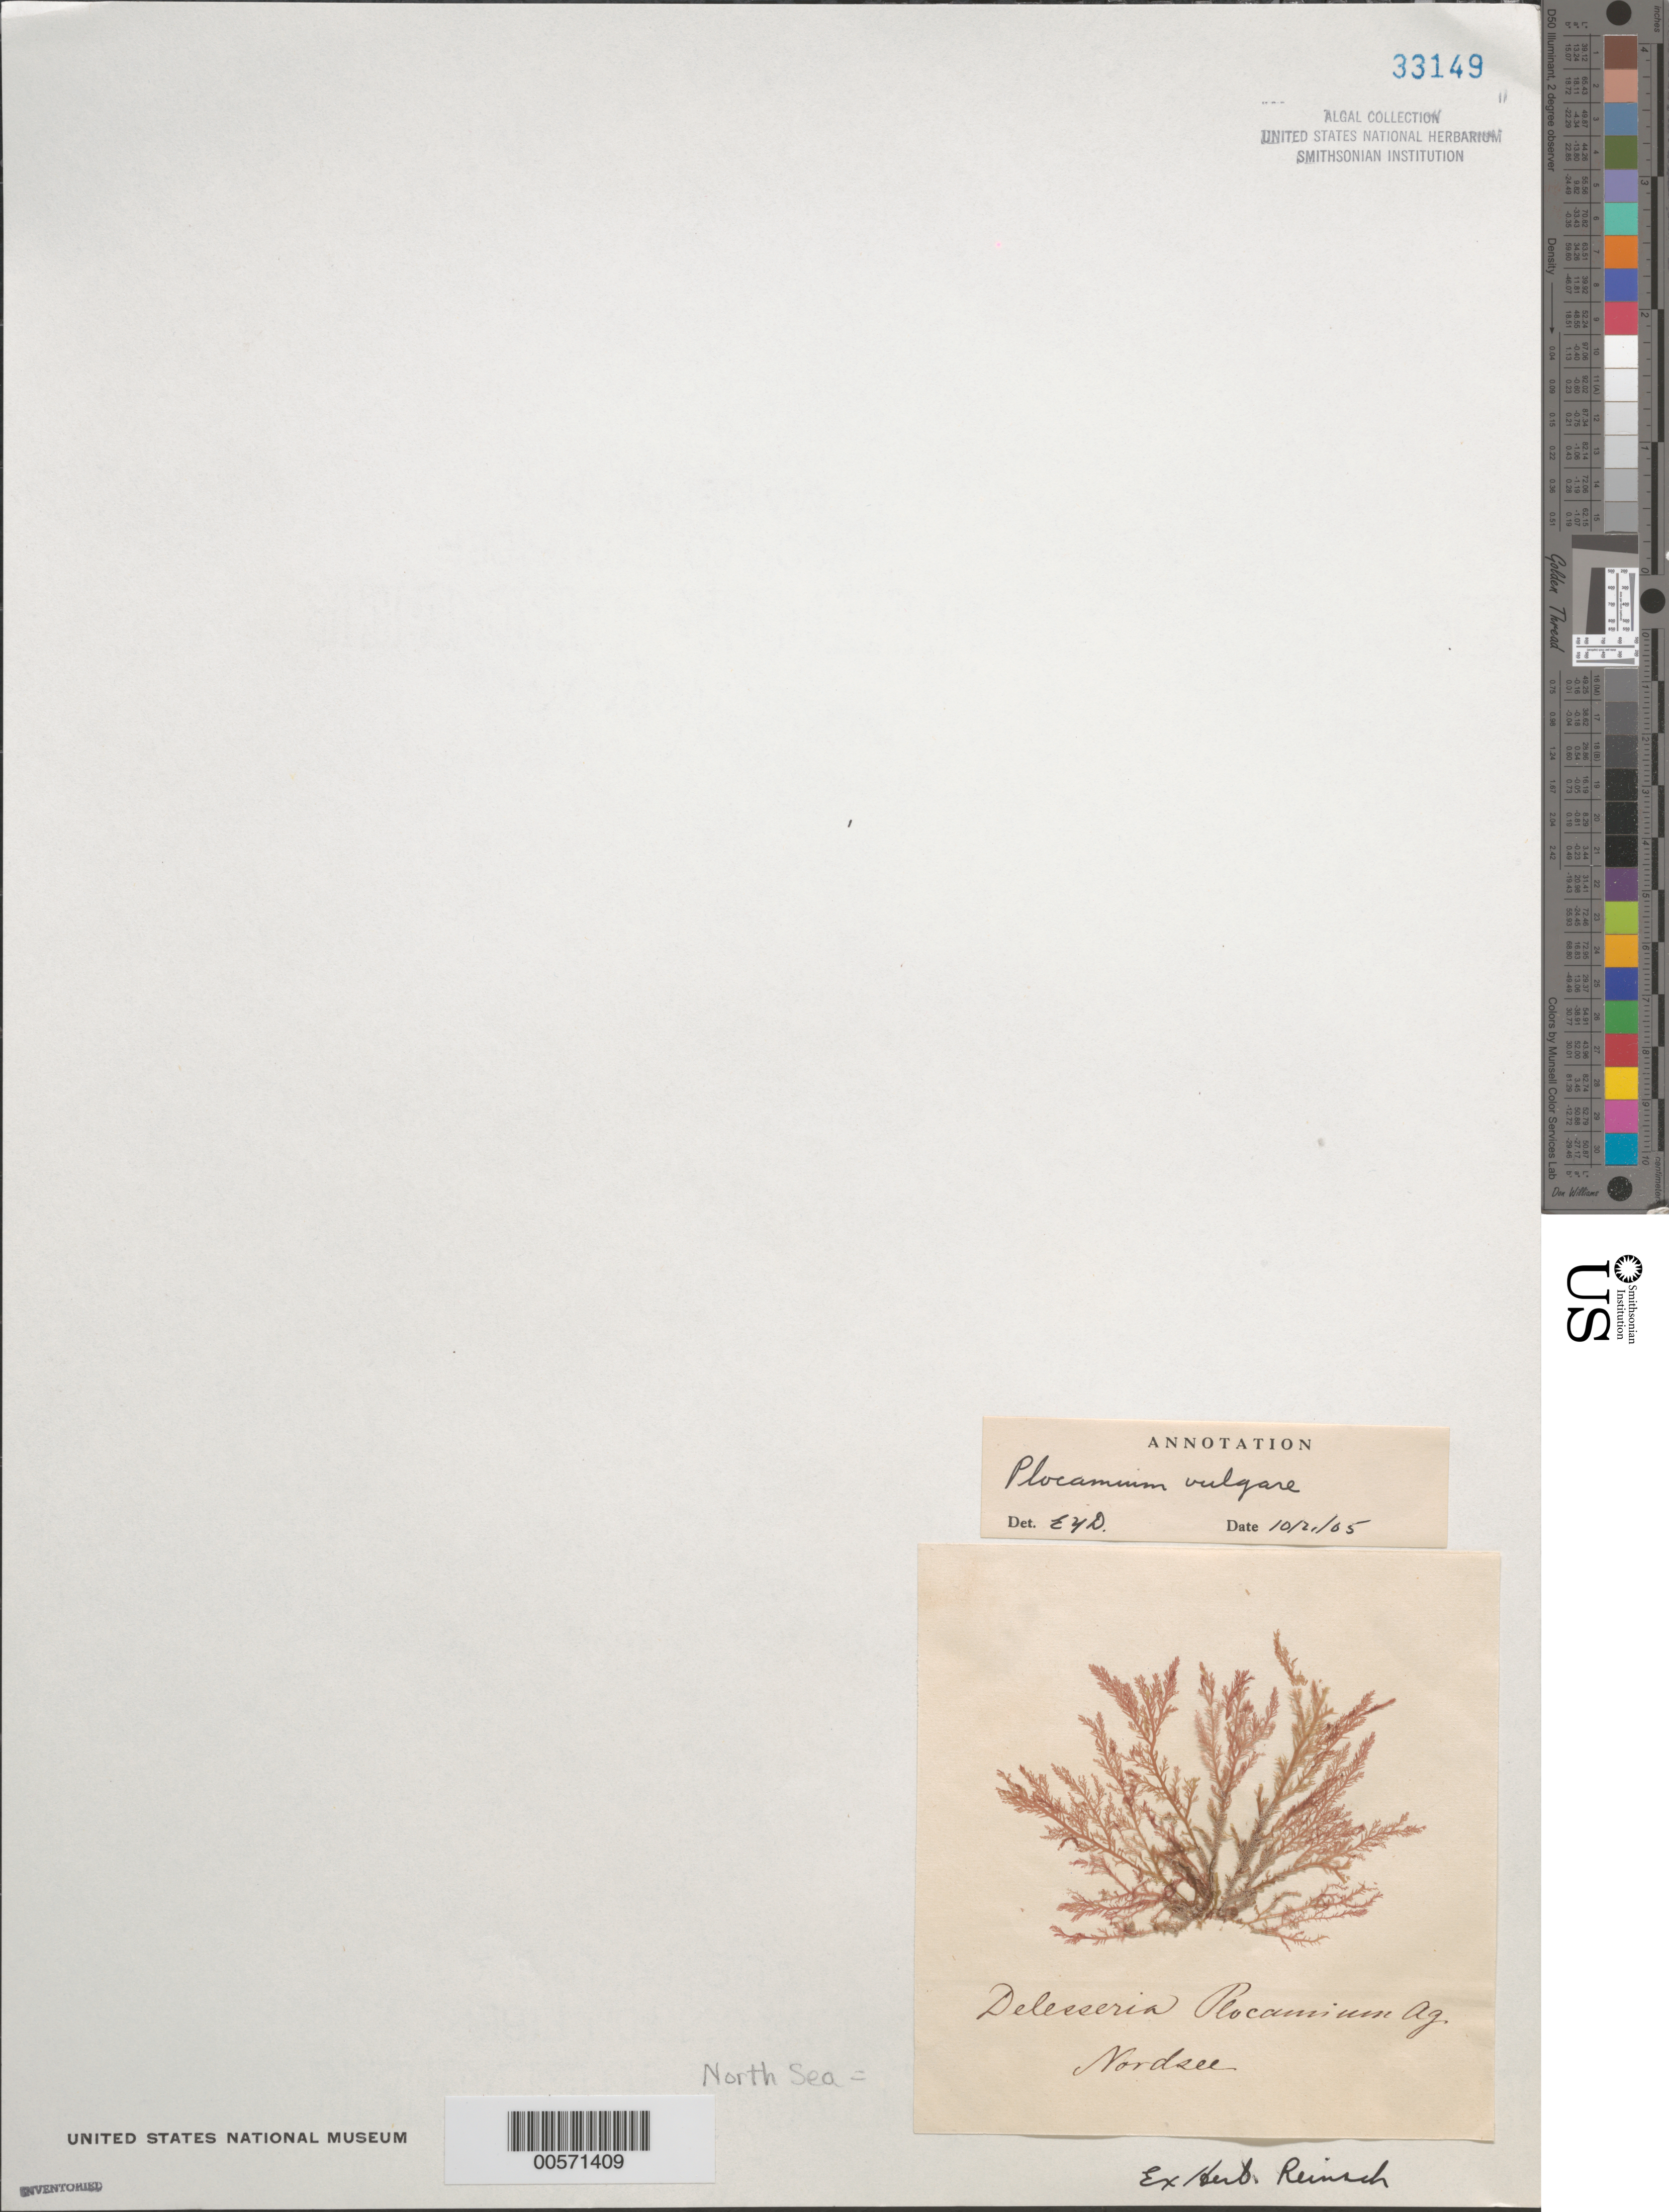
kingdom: Plantae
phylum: Rhodophyta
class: Florideophyceae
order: Plocamiales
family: Plocamiaceae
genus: Plocamium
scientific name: Plocamium cartilagineum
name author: (L.) P.S. Dixon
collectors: P.F. Reinsch (herbarium)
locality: North sea (nordsee)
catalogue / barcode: US 33149